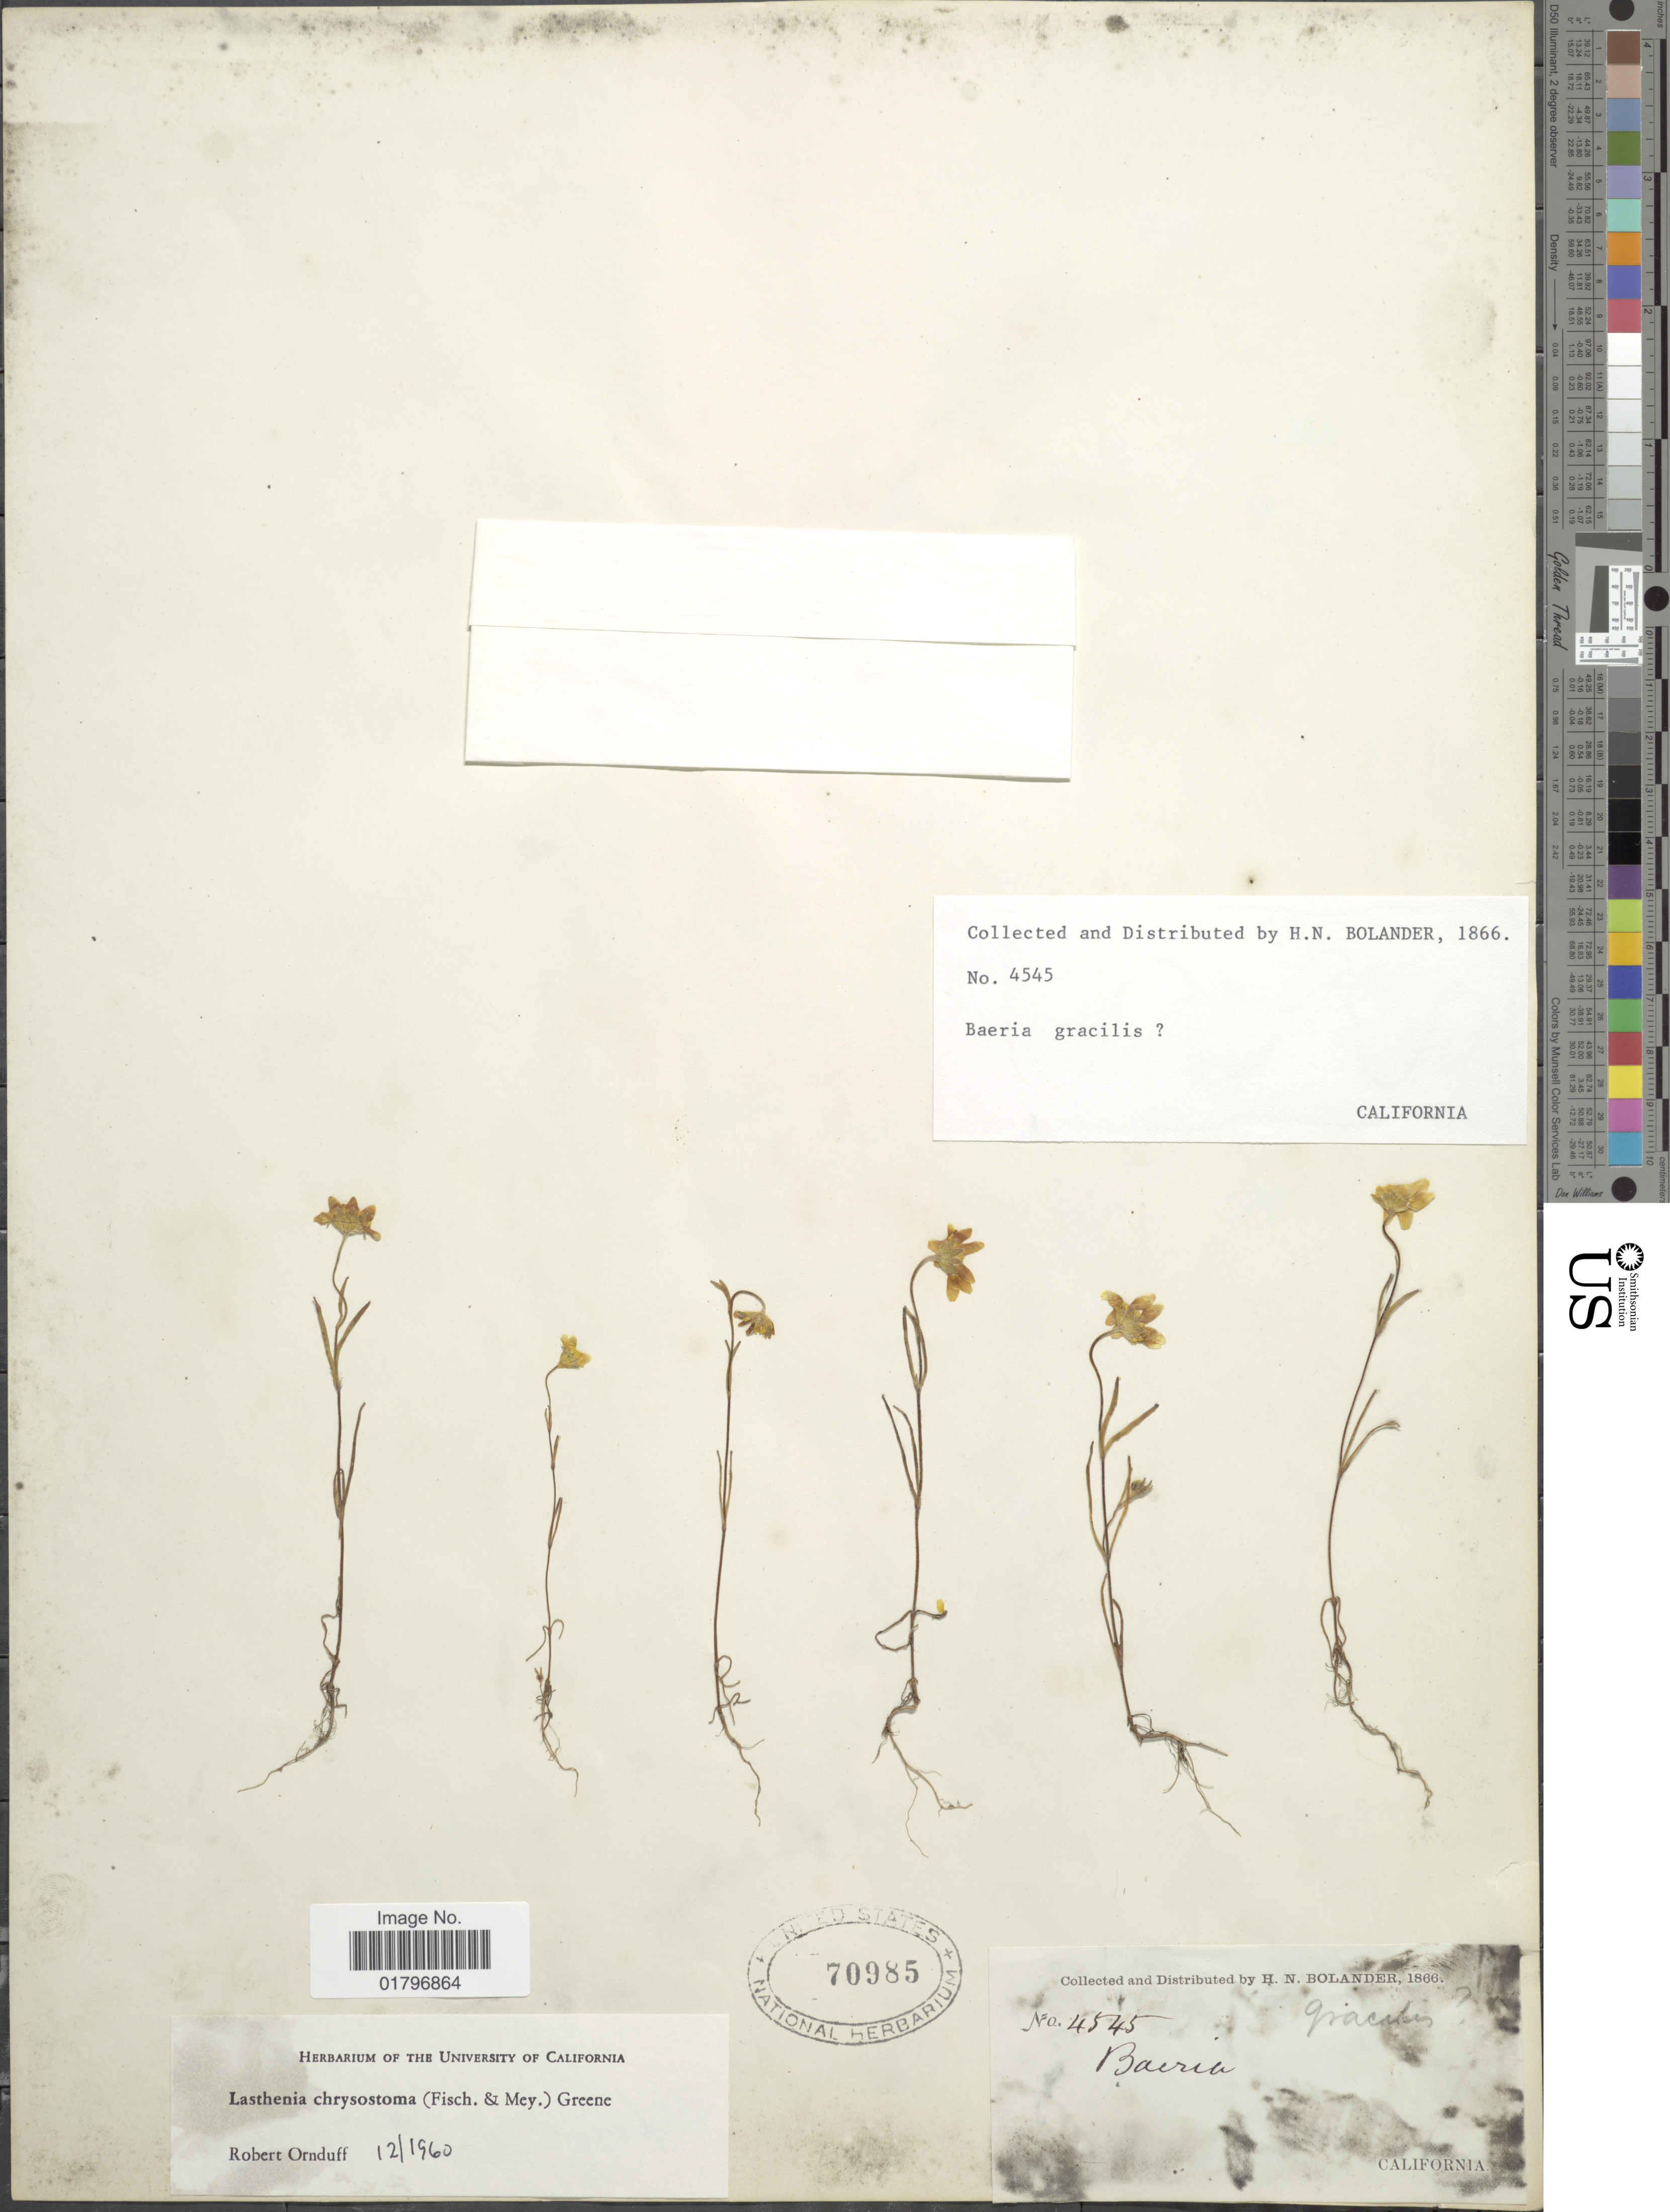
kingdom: Plantae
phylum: Tracheophyta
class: Magnoliopsida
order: Asterales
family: Asteraceae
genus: Lasthenia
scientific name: Lasthenia chrysostoma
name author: (Fisch. & C.A. Mey.) Greene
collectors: H. Bolander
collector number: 4545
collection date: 1866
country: United States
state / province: California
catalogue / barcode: US 70985